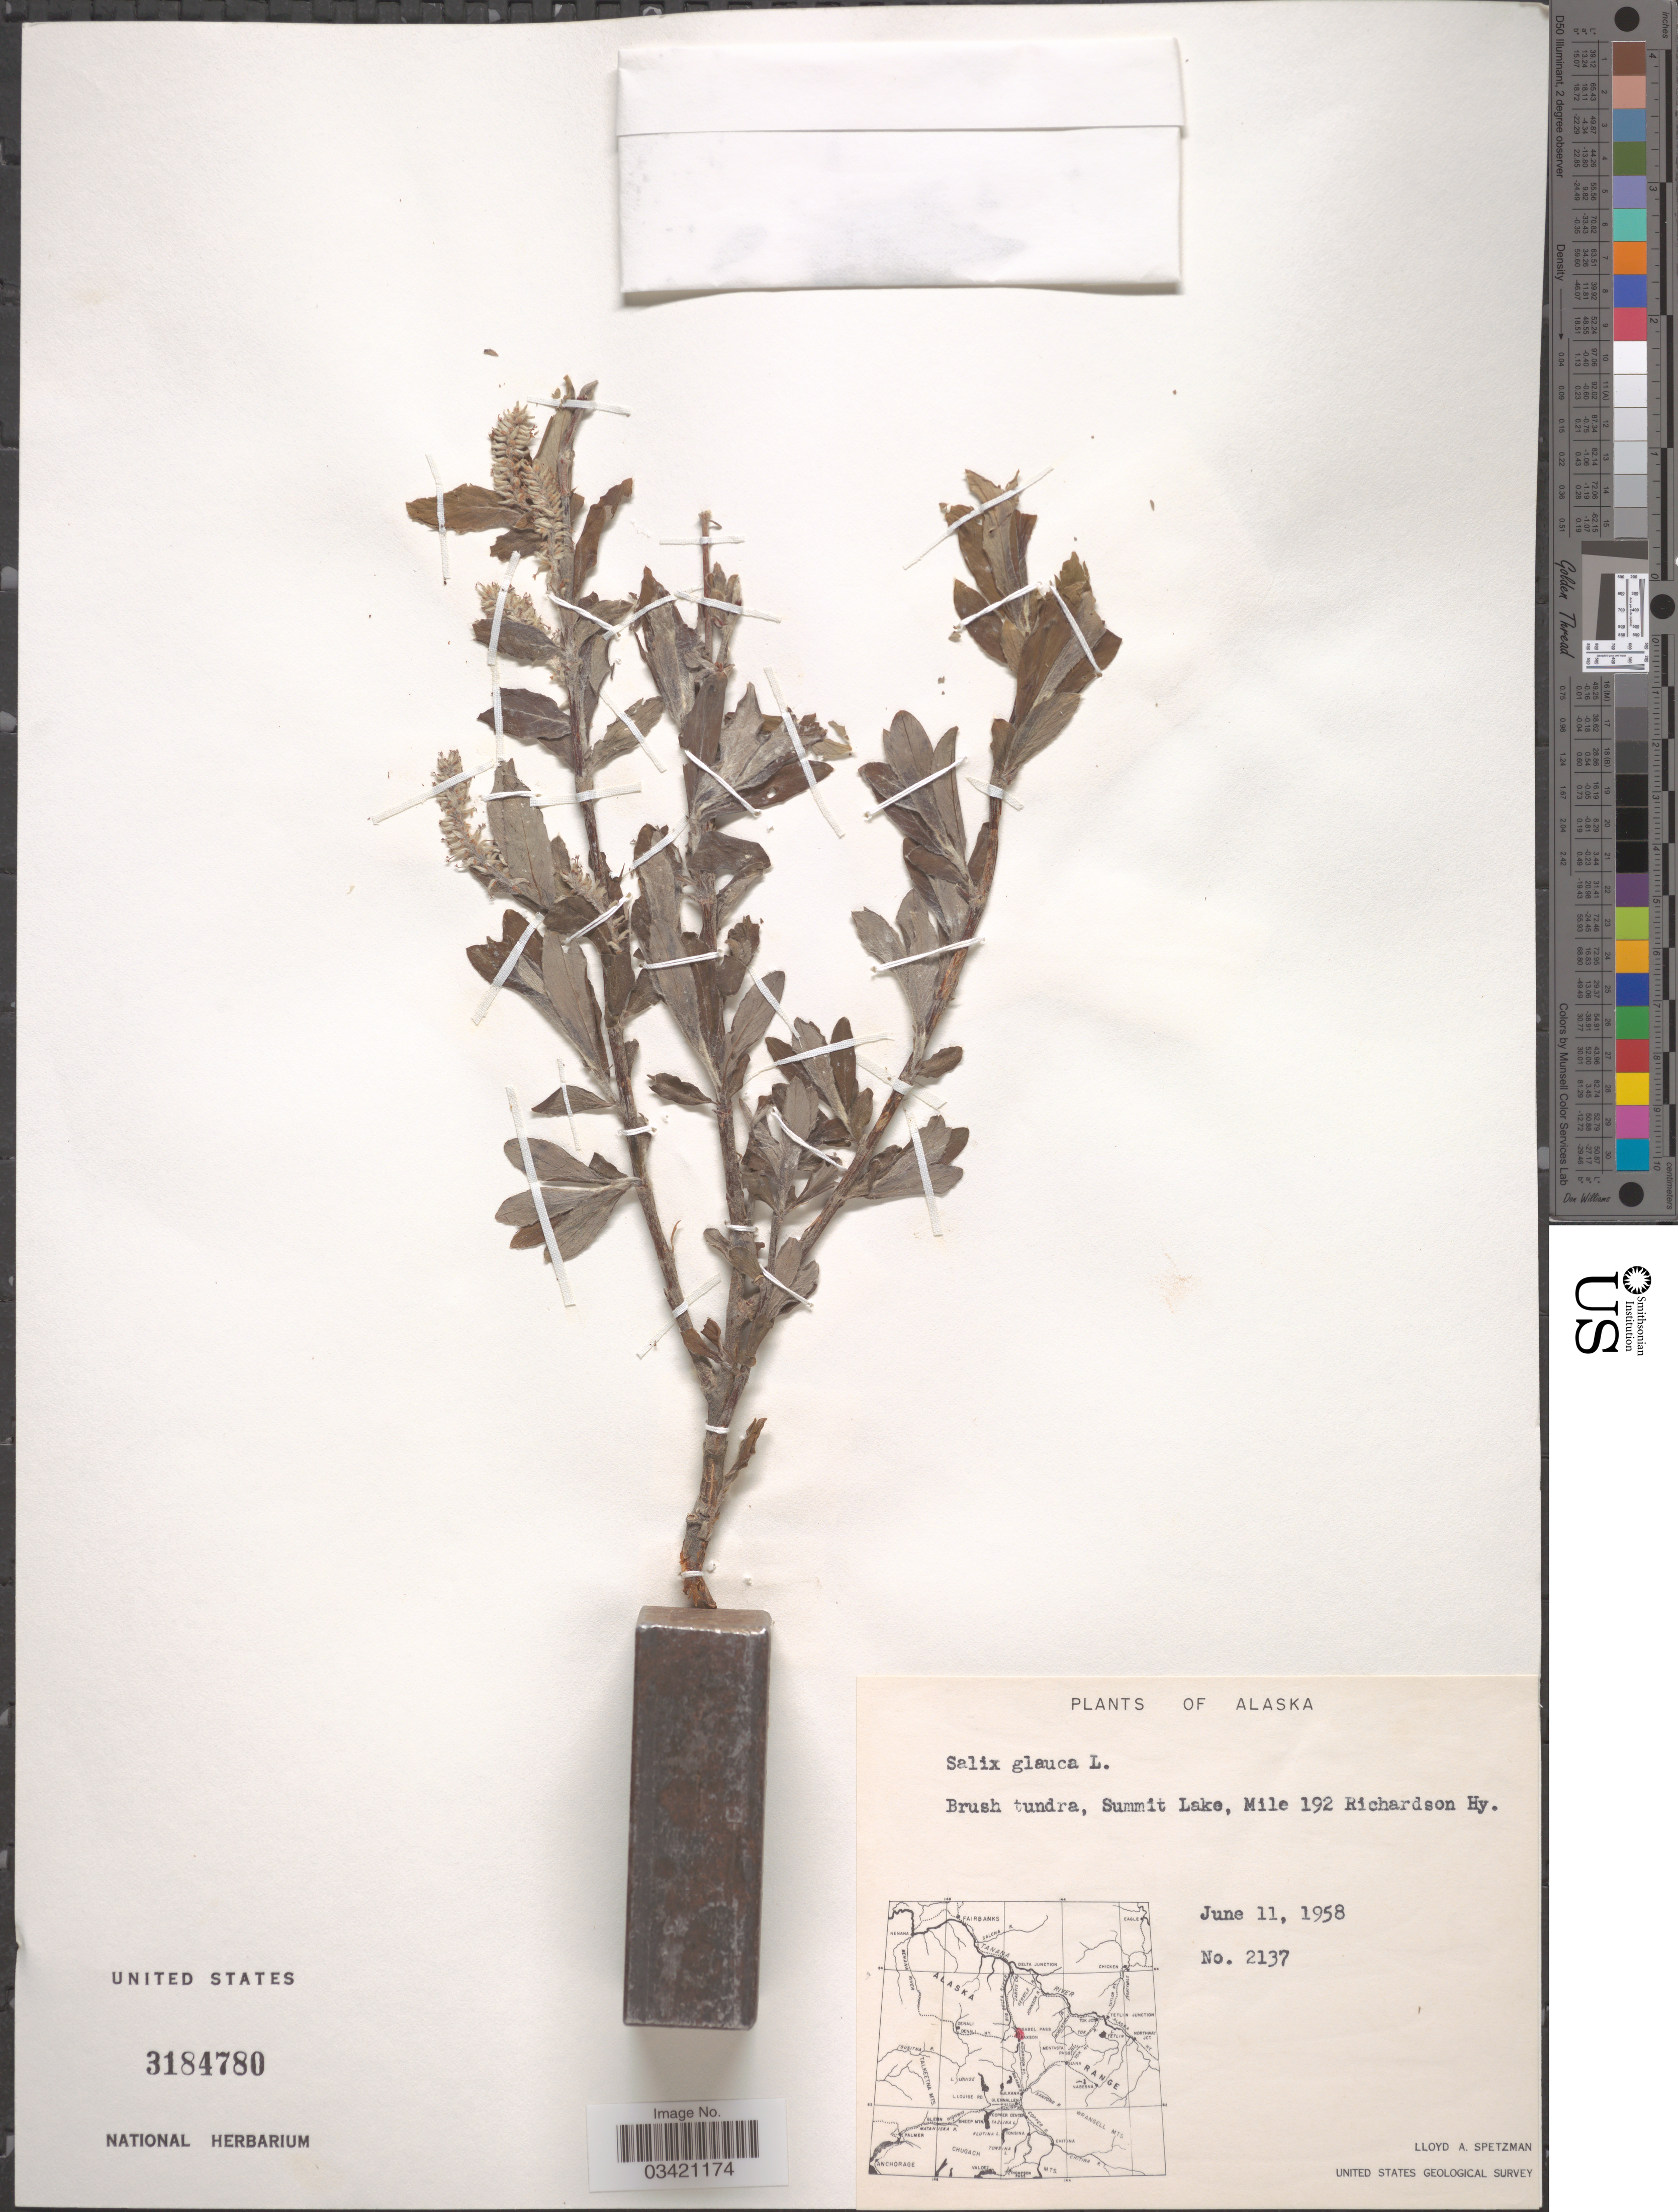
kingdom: Plantae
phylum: Tracheophyta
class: Magnoliopsida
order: Malpighiales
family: Salicaceae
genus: Salix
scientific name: Salix glauca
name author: L.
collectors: L. Spetzman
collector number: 2137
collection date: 1958-06-11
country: United States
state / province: Alaska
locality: Brush tundra, Summit Lake, Mile 192 Richardson Hy.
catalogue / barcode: US 3184780